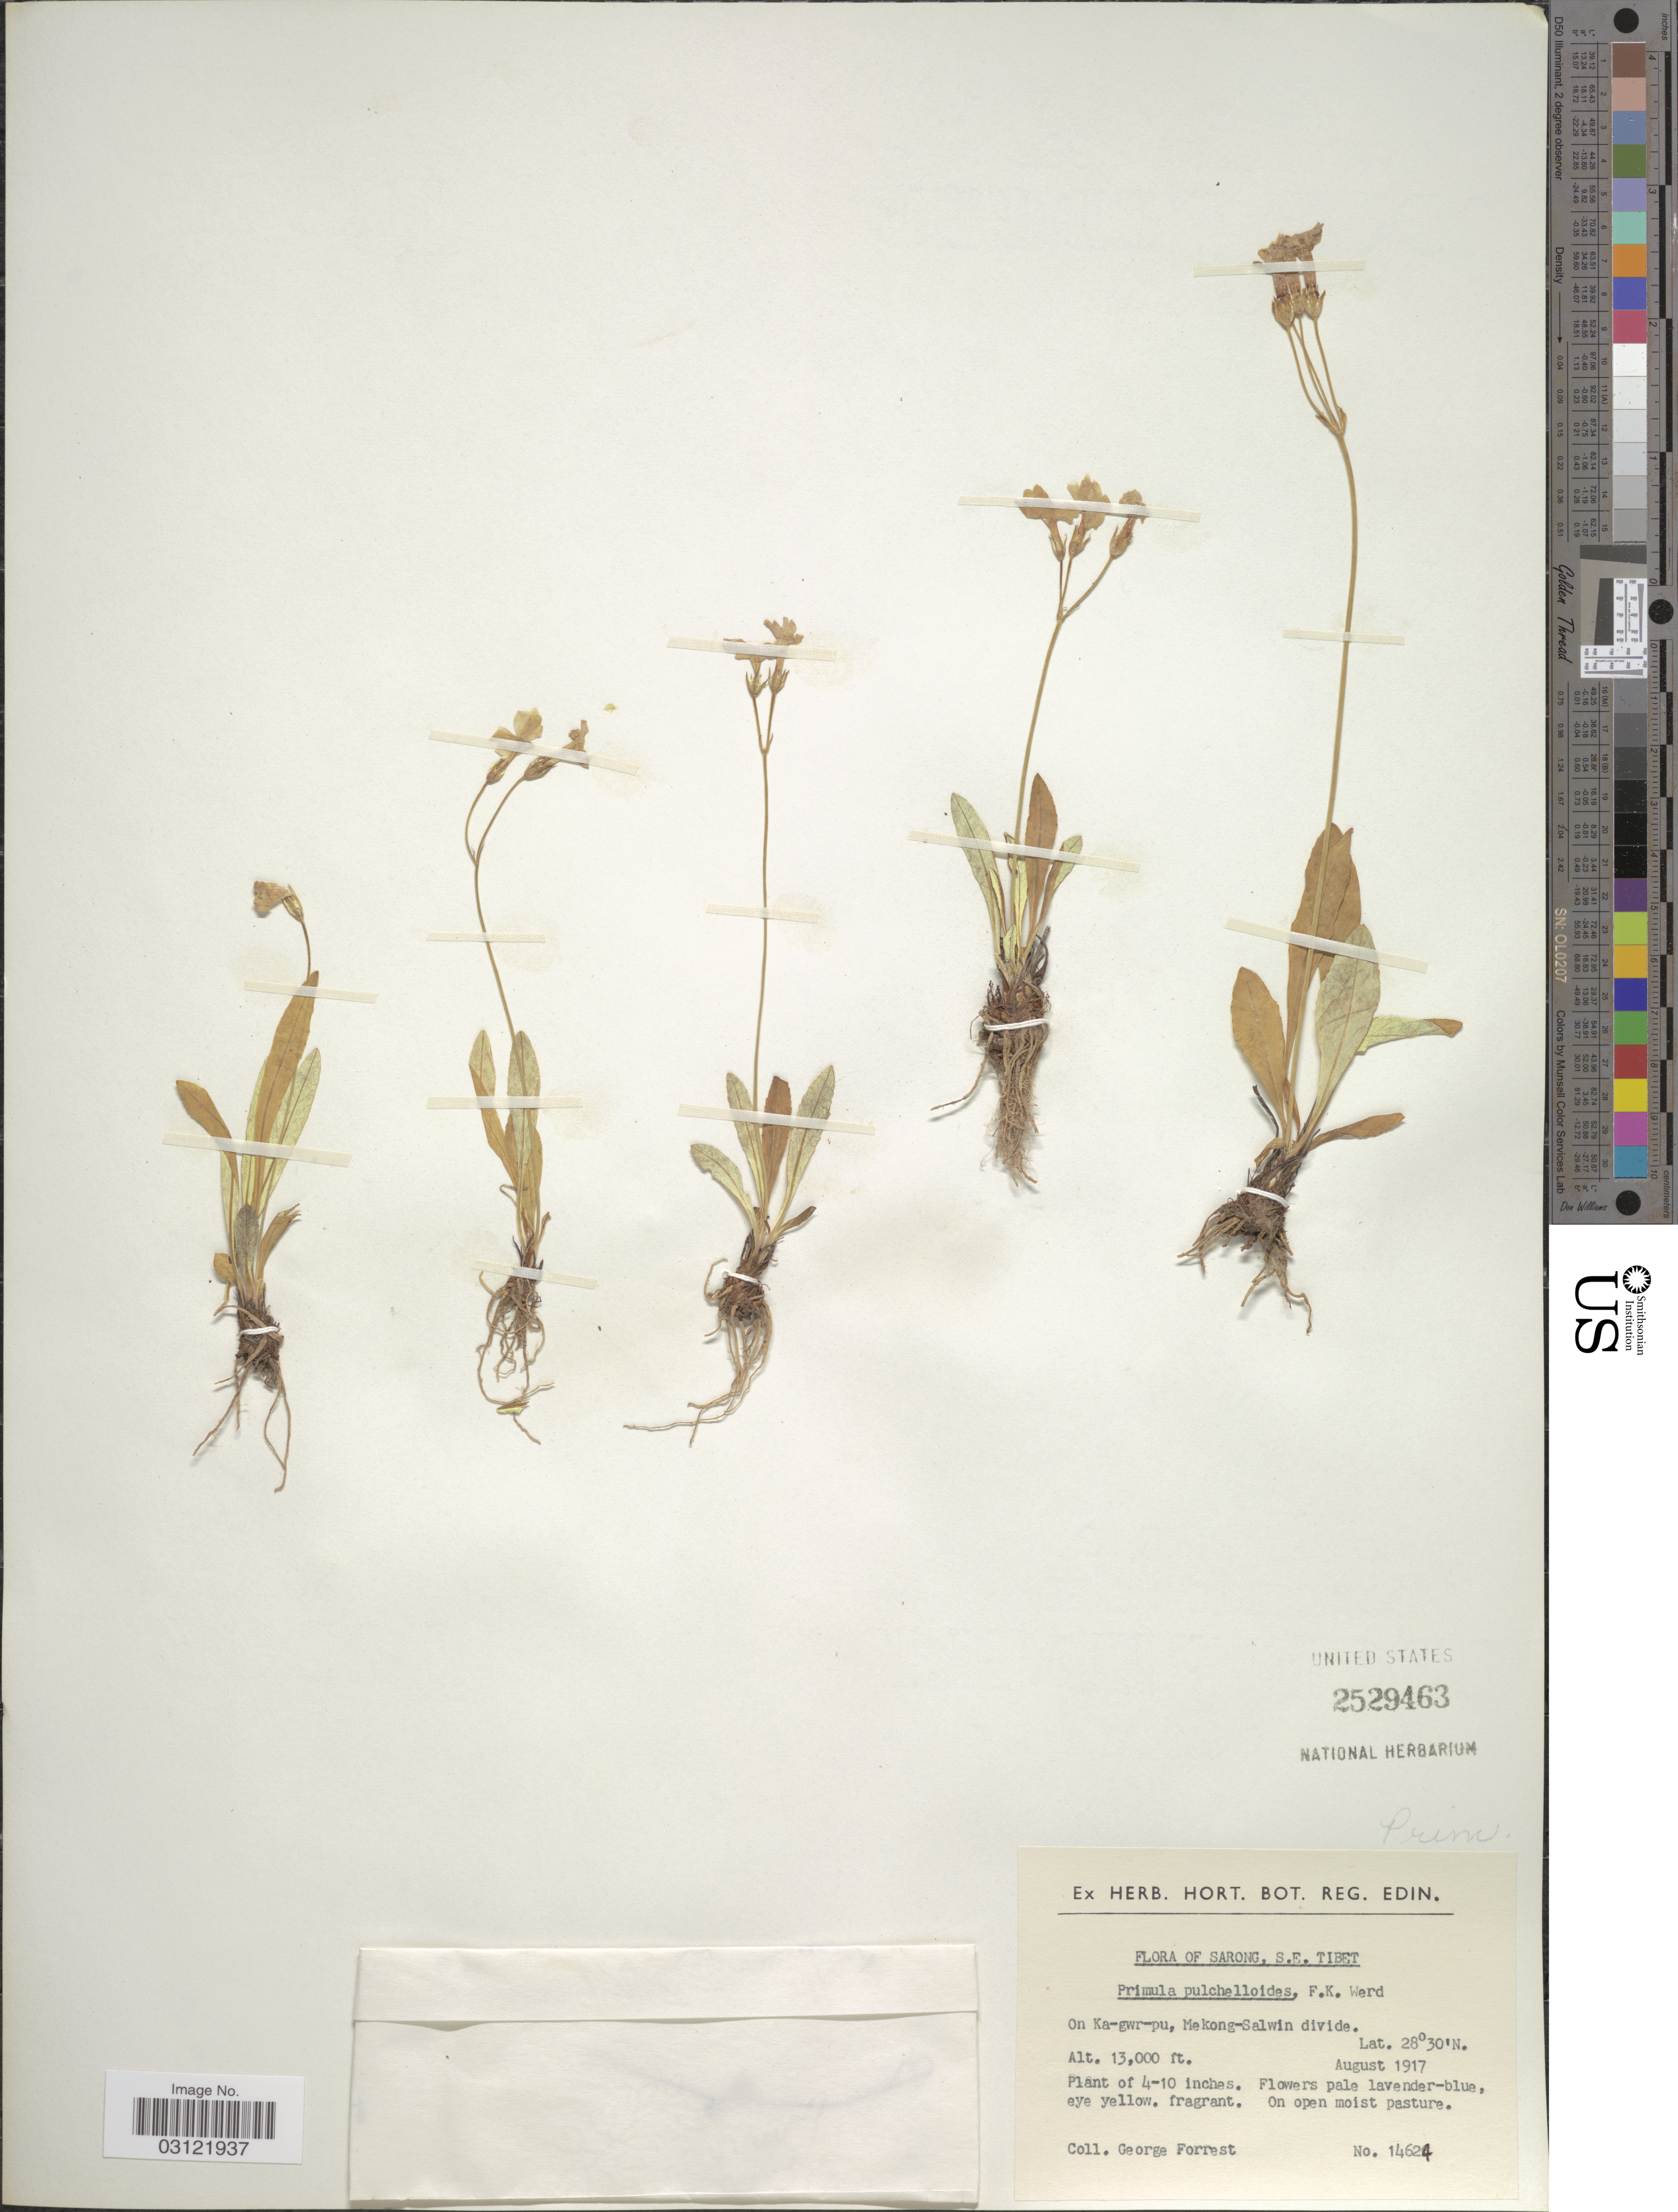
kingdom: Plantae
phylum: Tracheophyta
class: Magnoliopsida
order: Ericales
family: Primulaceae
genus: Primula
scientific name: Primula pulchelloides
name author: Kingdon-Ward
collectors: G. Forrest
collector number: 14624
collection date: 1917-08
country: China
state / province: Xizang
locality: Sarong, S.E. Tibet. On Ka-gwr-pu, Mekong-Salwin divide.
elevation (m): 3962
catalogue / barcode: US 2529463